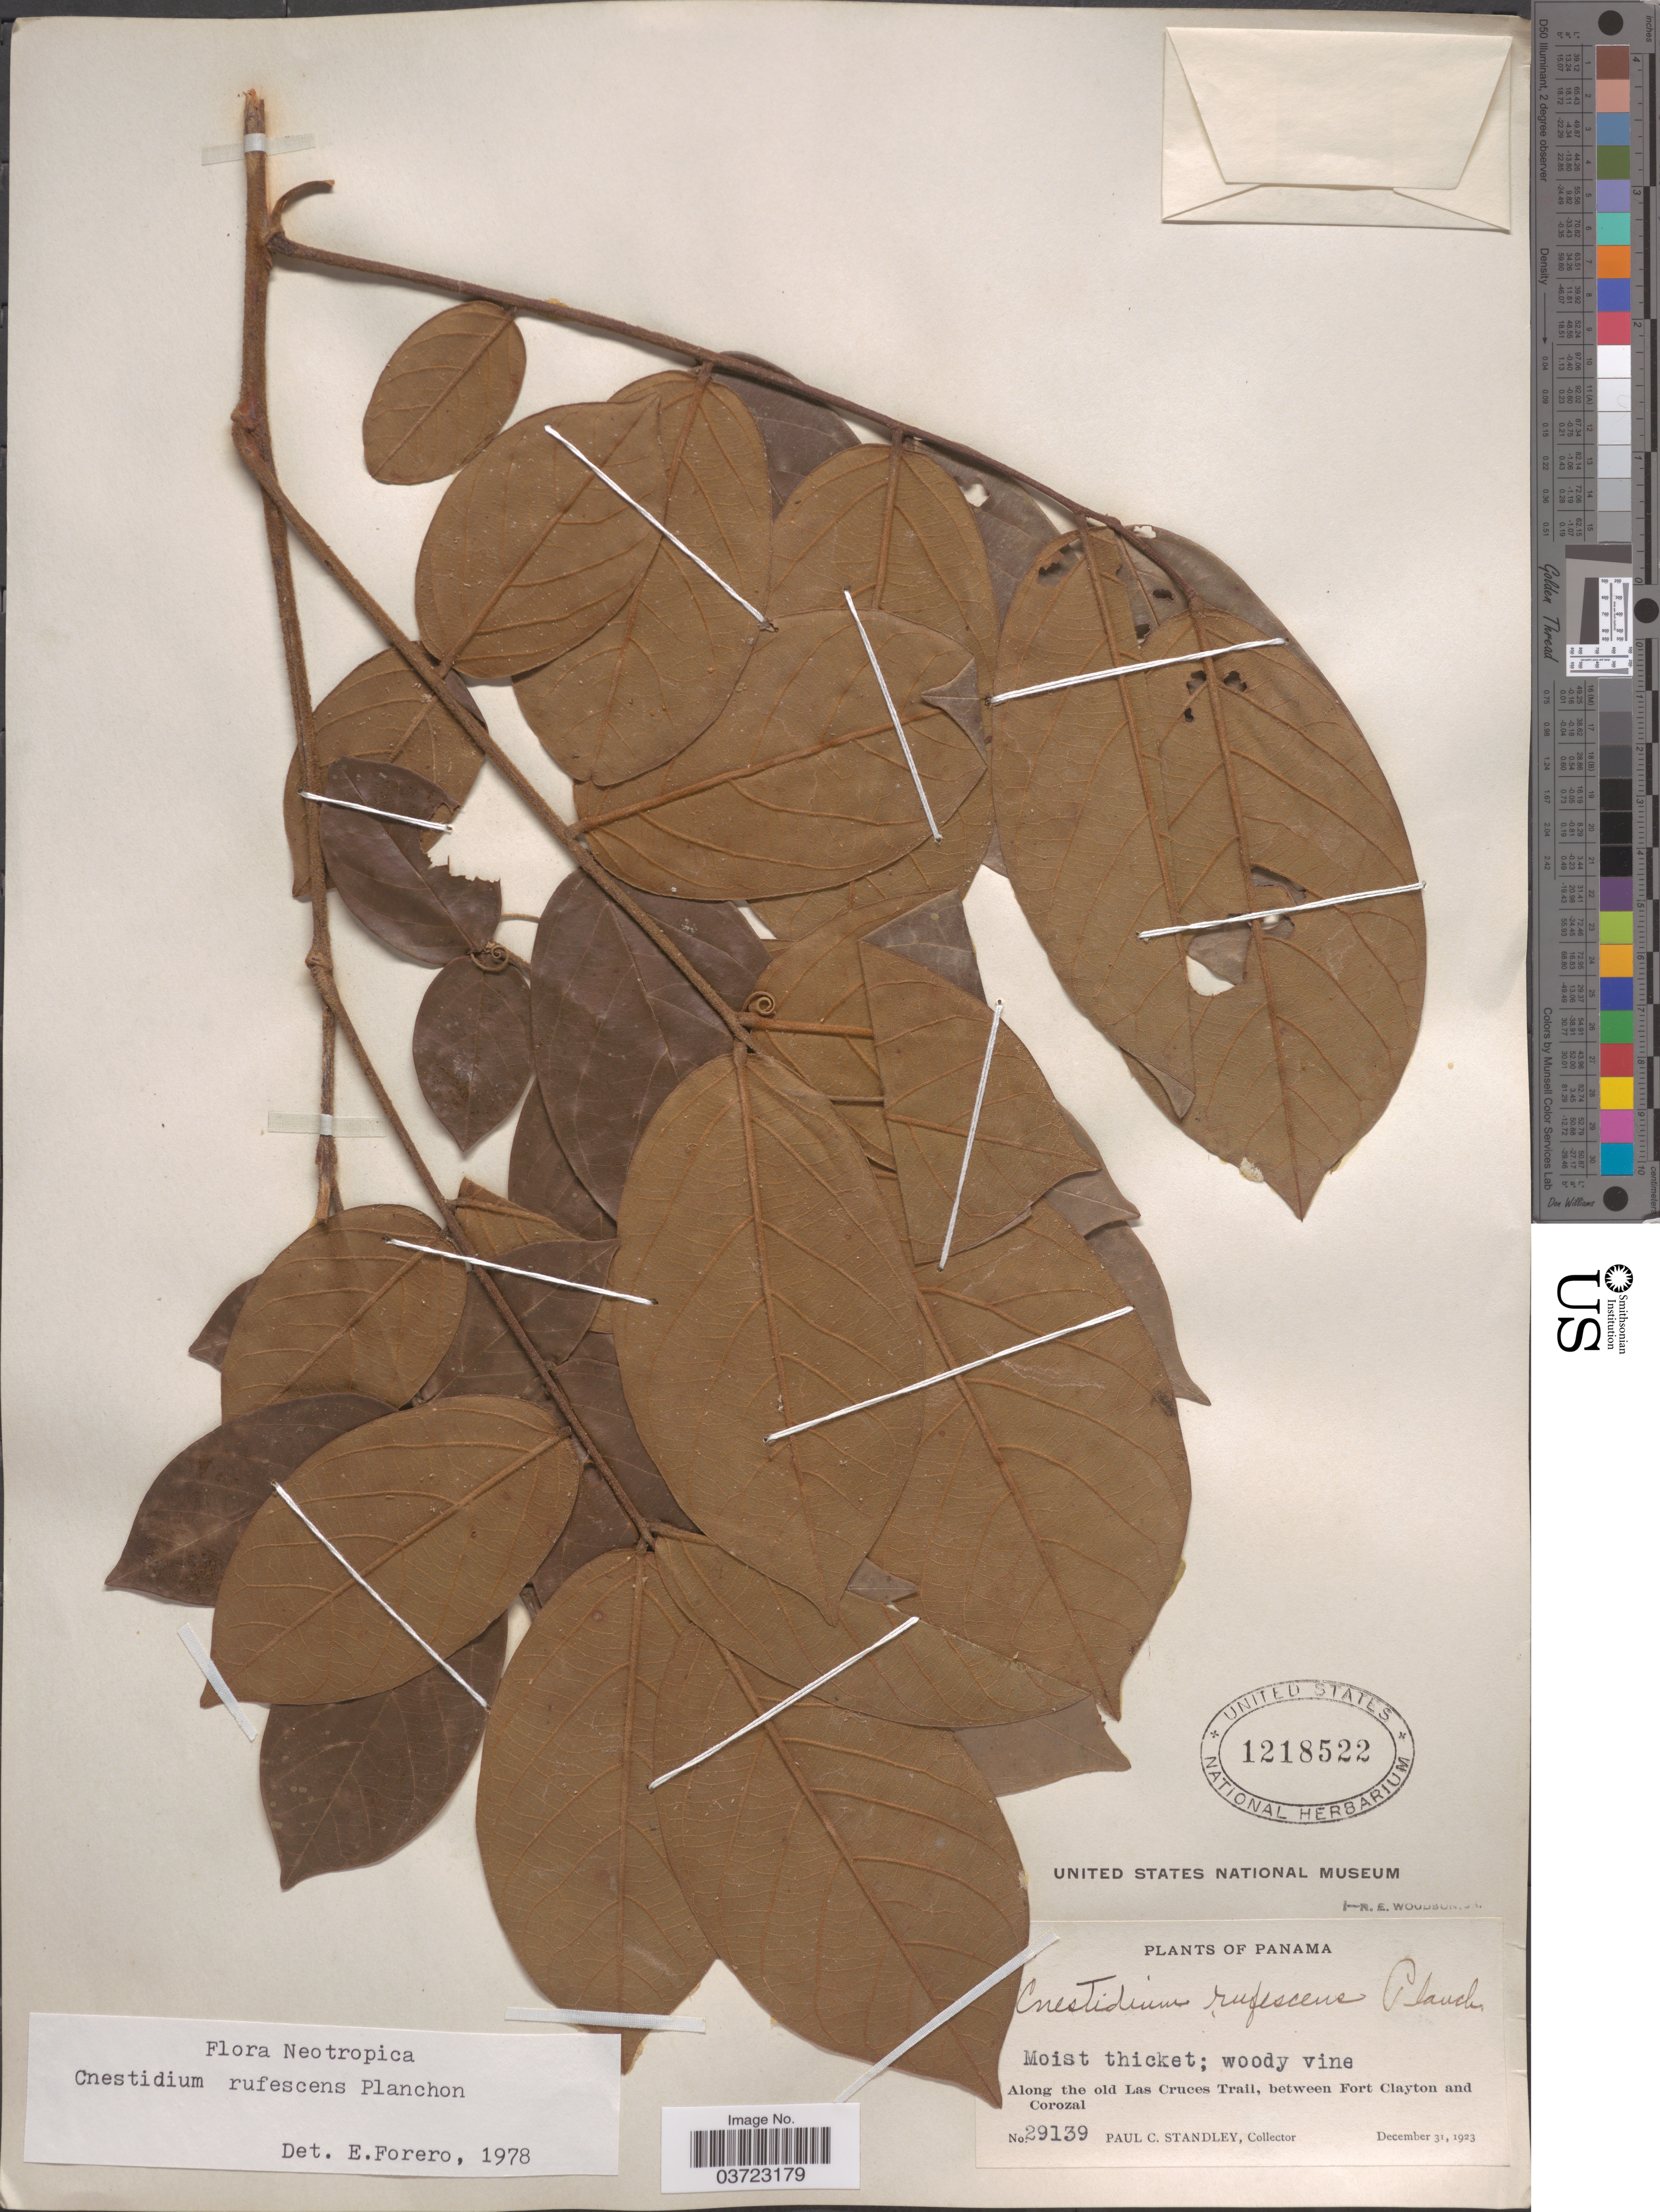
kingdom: Plantae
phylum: Tracheophyta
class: Magnoliopsida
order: Oxalidales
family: Connaraceae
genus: Cnestidium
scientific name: Cnestidium rufescens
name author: Planch.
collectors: P. C. Standley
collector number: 29139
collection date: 1923-12-31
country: Panama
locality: Along the old Las Cruces Trail, between Fort Clayton and Corozal.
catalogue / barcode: US 1218522